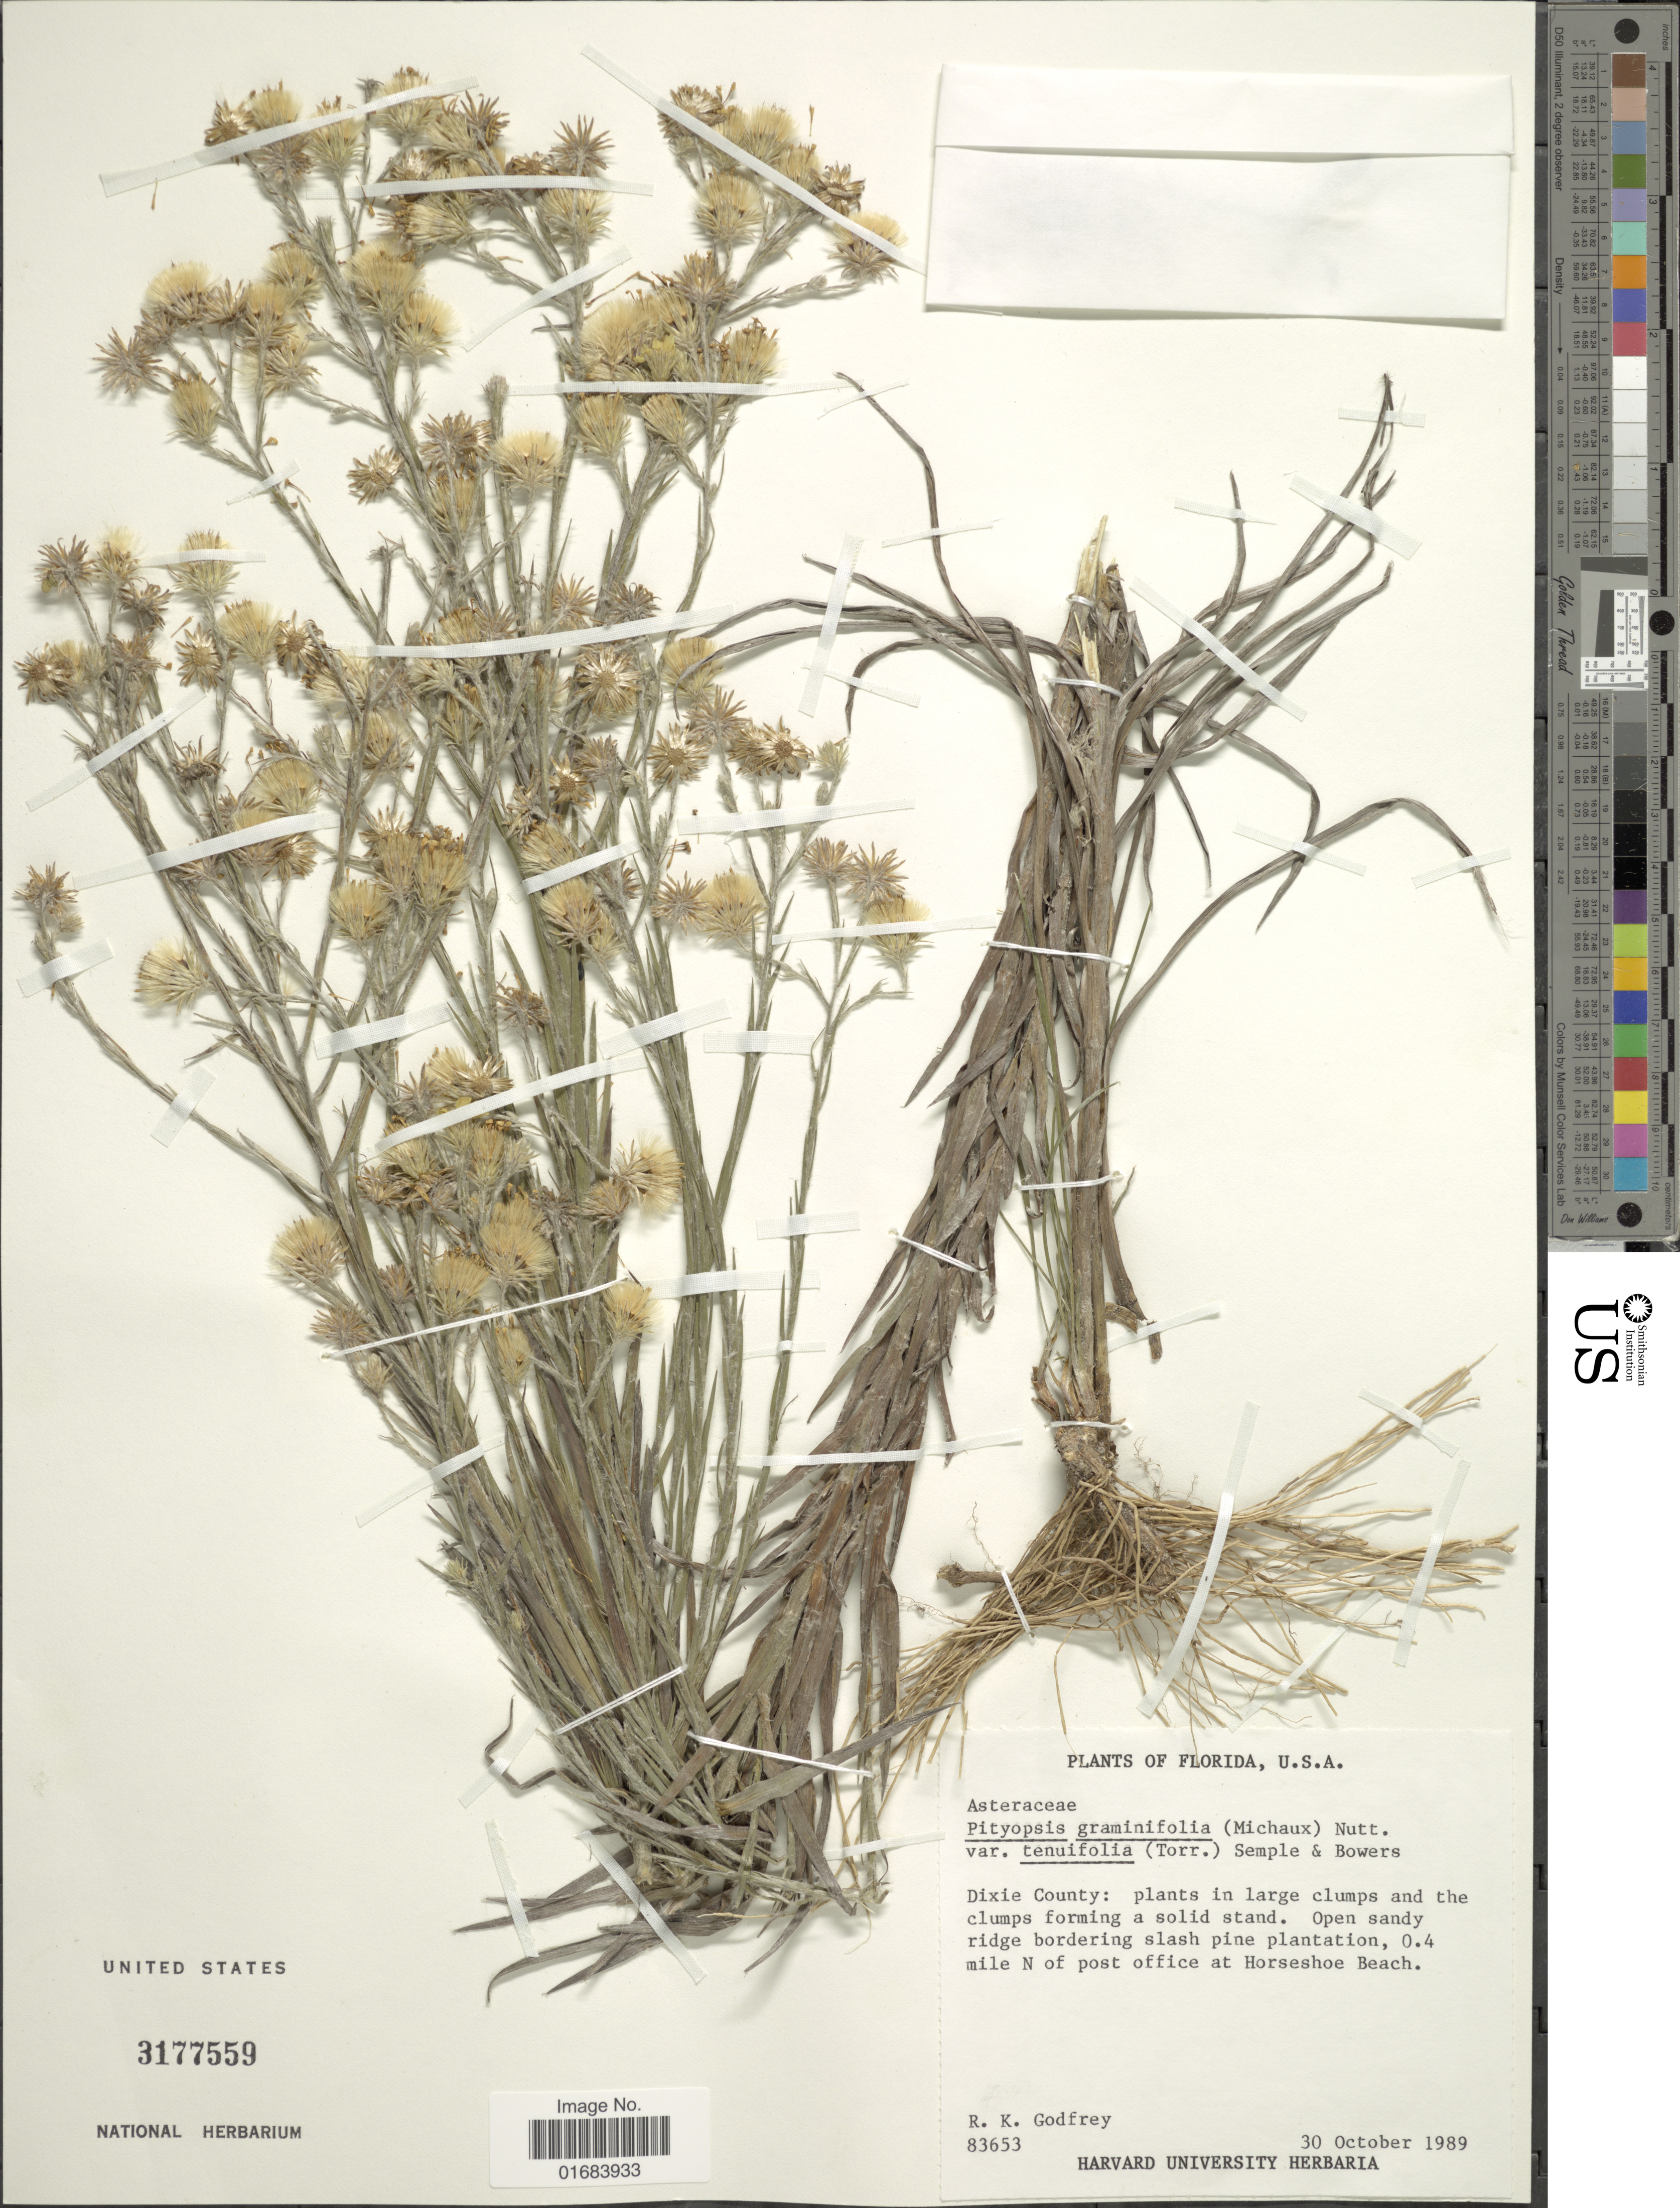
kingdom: Plantae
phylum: Tracheophyta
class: Magnoliopsida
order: Asterales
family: Asteraceae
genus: Pityopsis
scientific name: Pityopsis graminifolia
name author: (Michx.) Nutt.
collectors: R. K. Godfrey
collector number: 83653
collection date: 1989-10-30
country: United States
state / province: Florida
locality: Dixie County: 0.4 miles N of post office at Horseshoe Beach.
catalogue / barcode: US 3177559